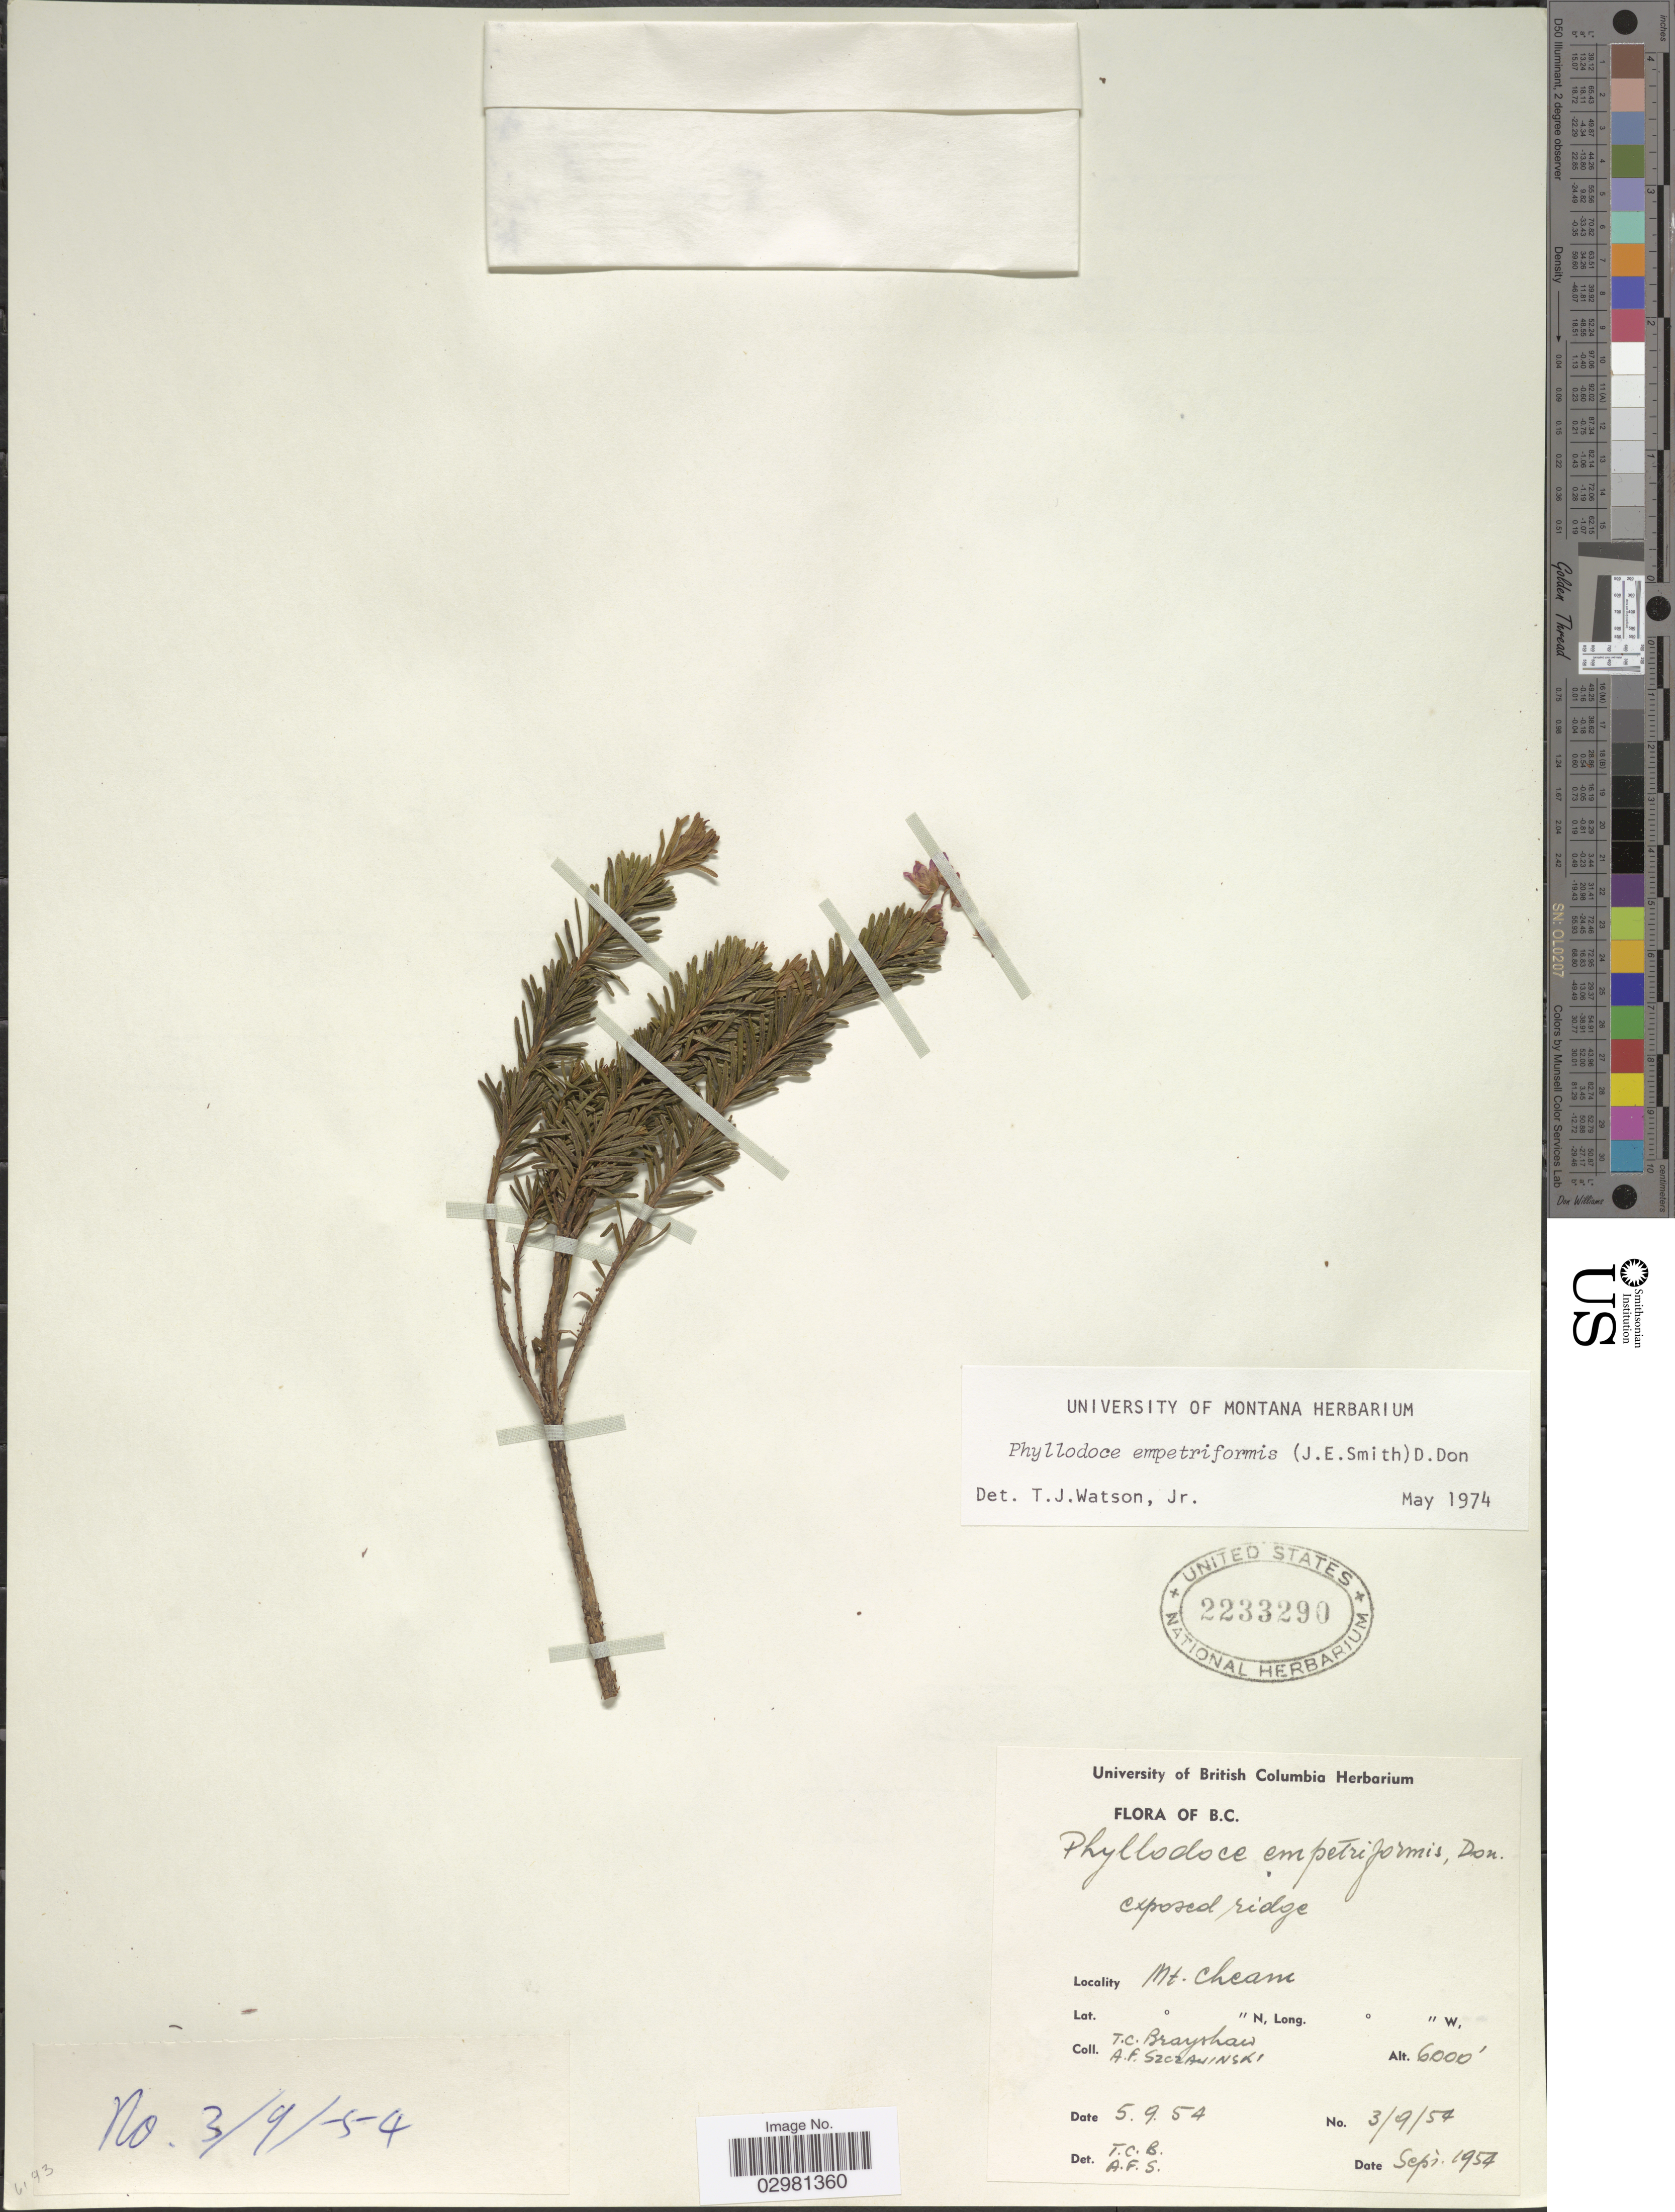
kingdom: Plantae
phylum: Tracheophyta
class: Magnoliopsida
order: Ericales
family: Ericaceae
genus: Phyllodoce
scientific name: Phyllodoce empetiformis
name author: (Small) D. Don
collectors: T. Brayshaw & A. Szczawinski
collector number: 3/9/54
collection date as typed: Transcribed d/m/y: 5/9/54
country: Canada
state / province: British Columbia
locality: Mt. Cheam.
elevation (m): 1829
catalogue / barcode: US 2233290